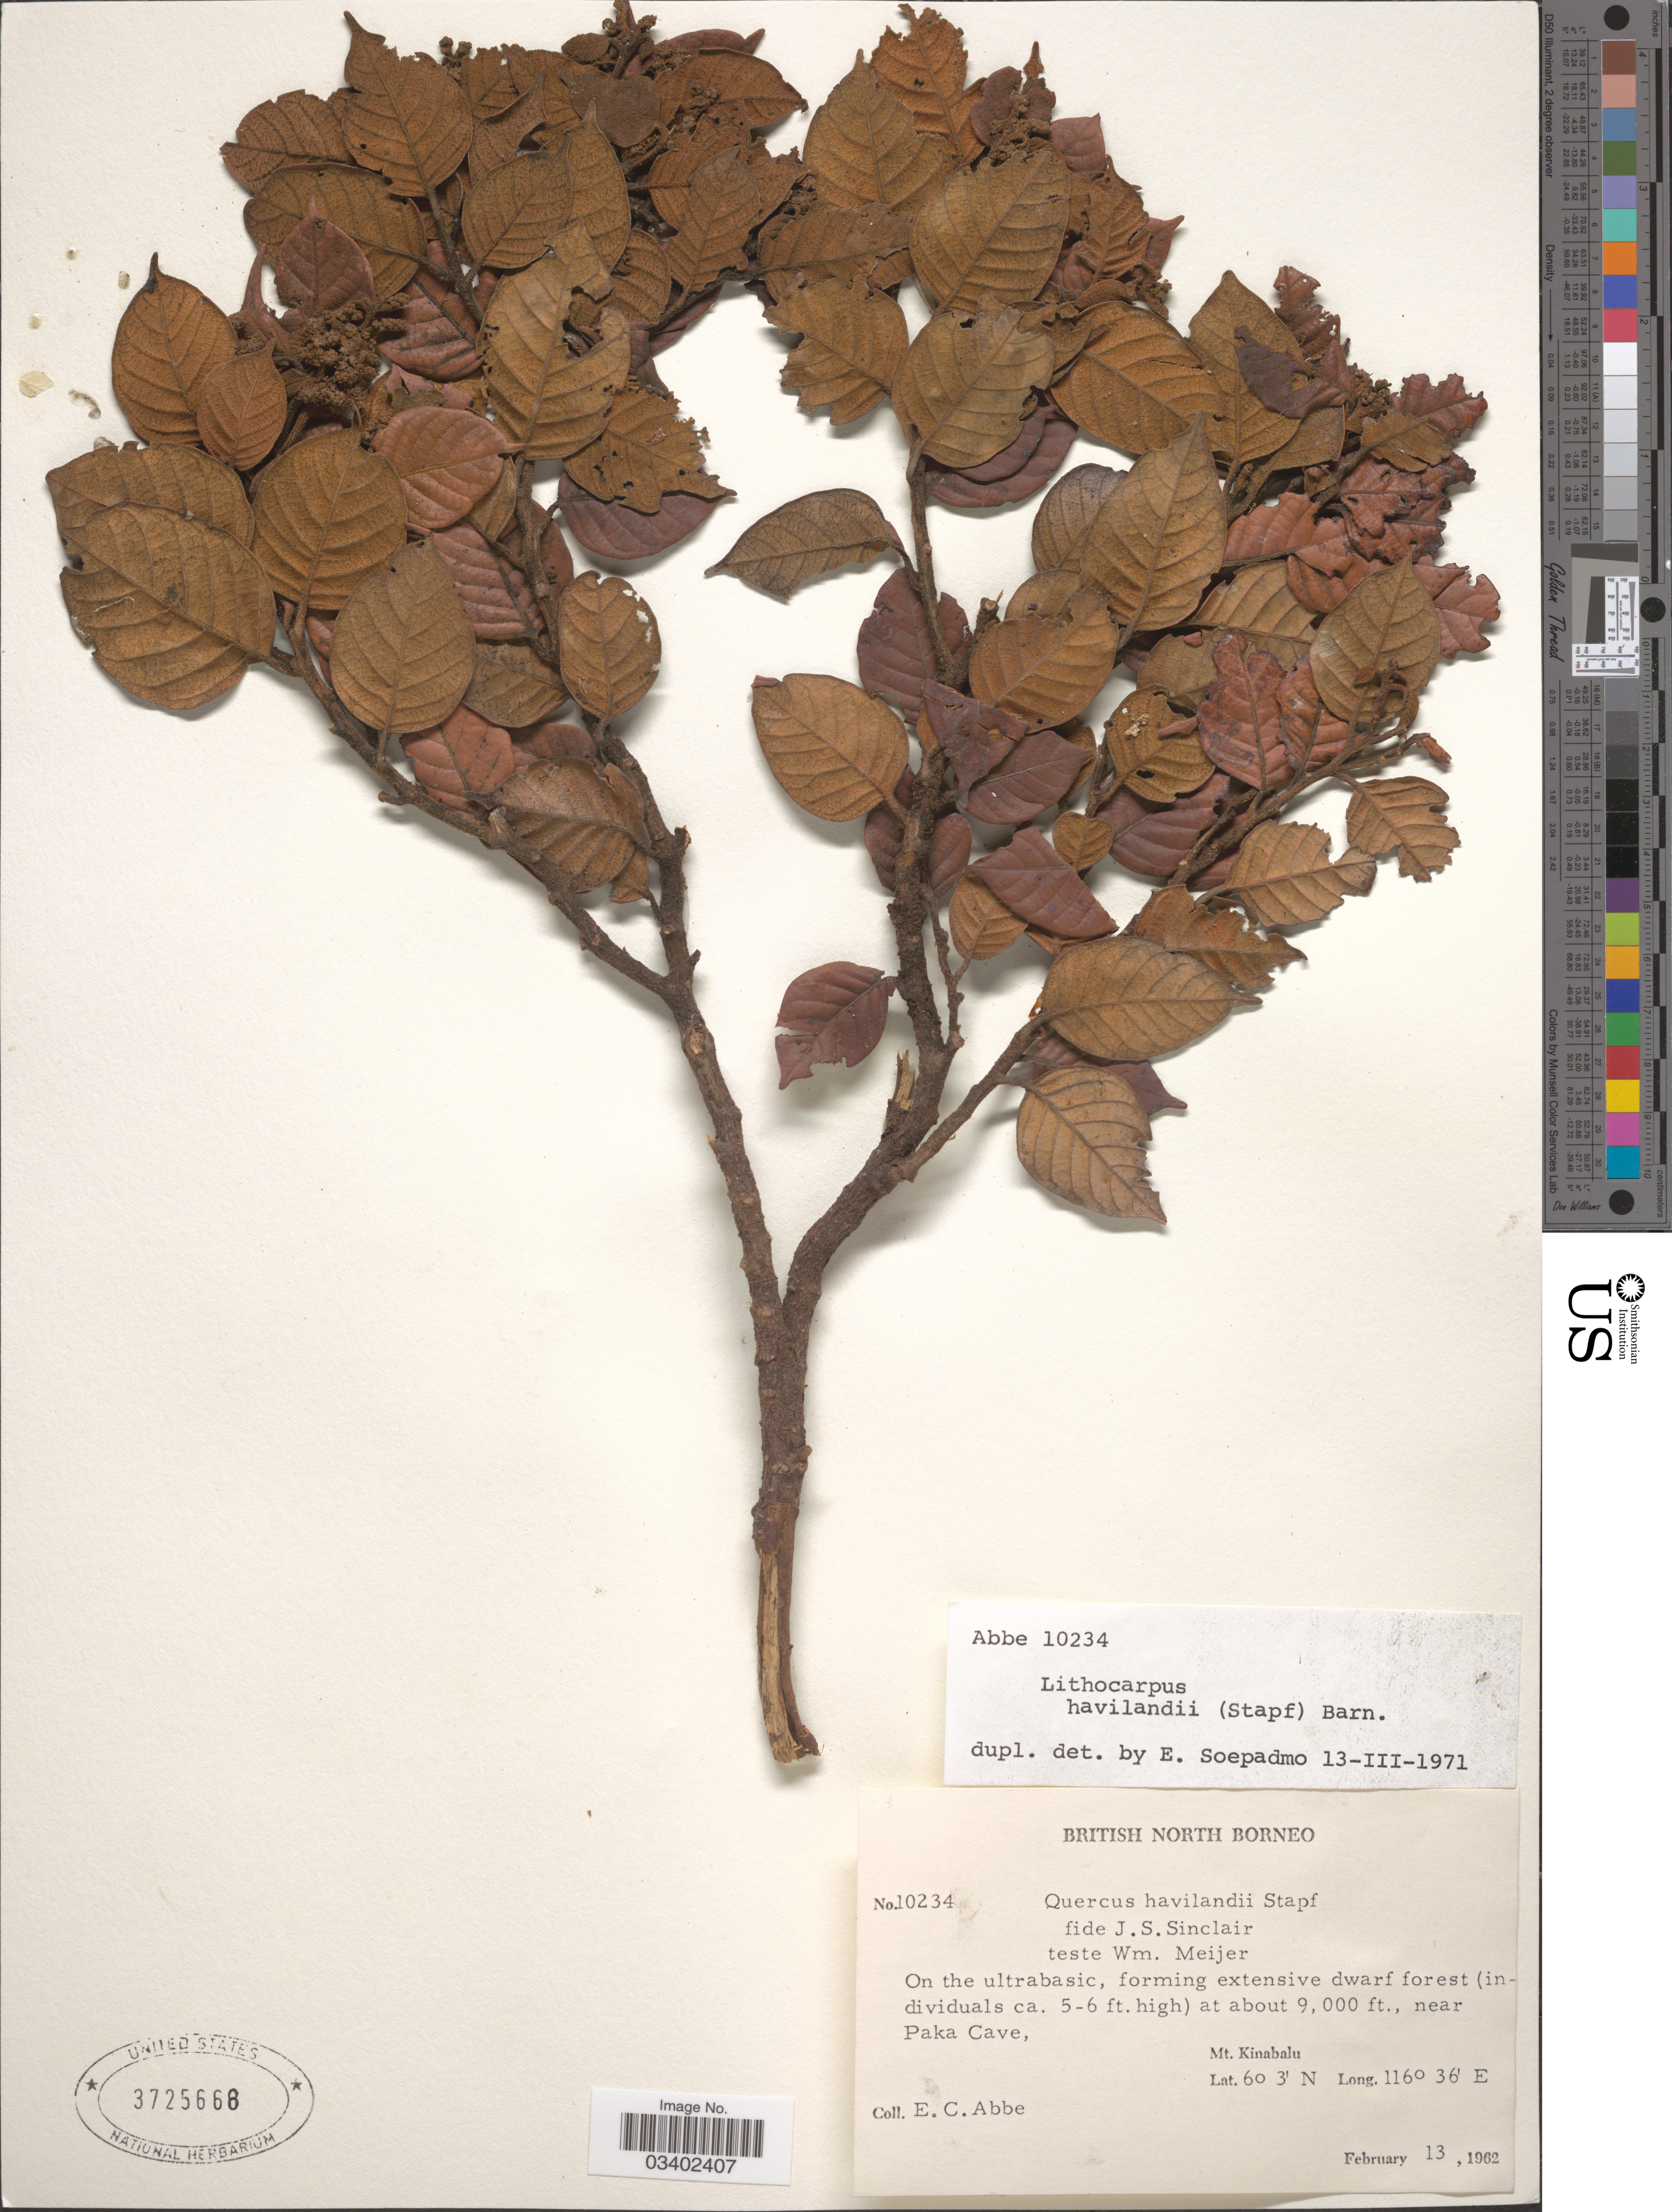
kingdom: Plantae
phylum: Tracheophyta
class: Magnoliopsida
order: Fagales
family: Fagaceae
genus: Lithocarpus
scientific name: Lithocarpus havilandii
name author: (Stapf) Barnett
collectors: E. C. Abbe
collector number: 10234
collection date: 1962-02-13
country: Malaysia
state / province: Sabah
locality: British North Borneo. Near Paka Cave. Mt. Kinabalu.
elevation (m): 2743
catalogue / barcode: US 3725668